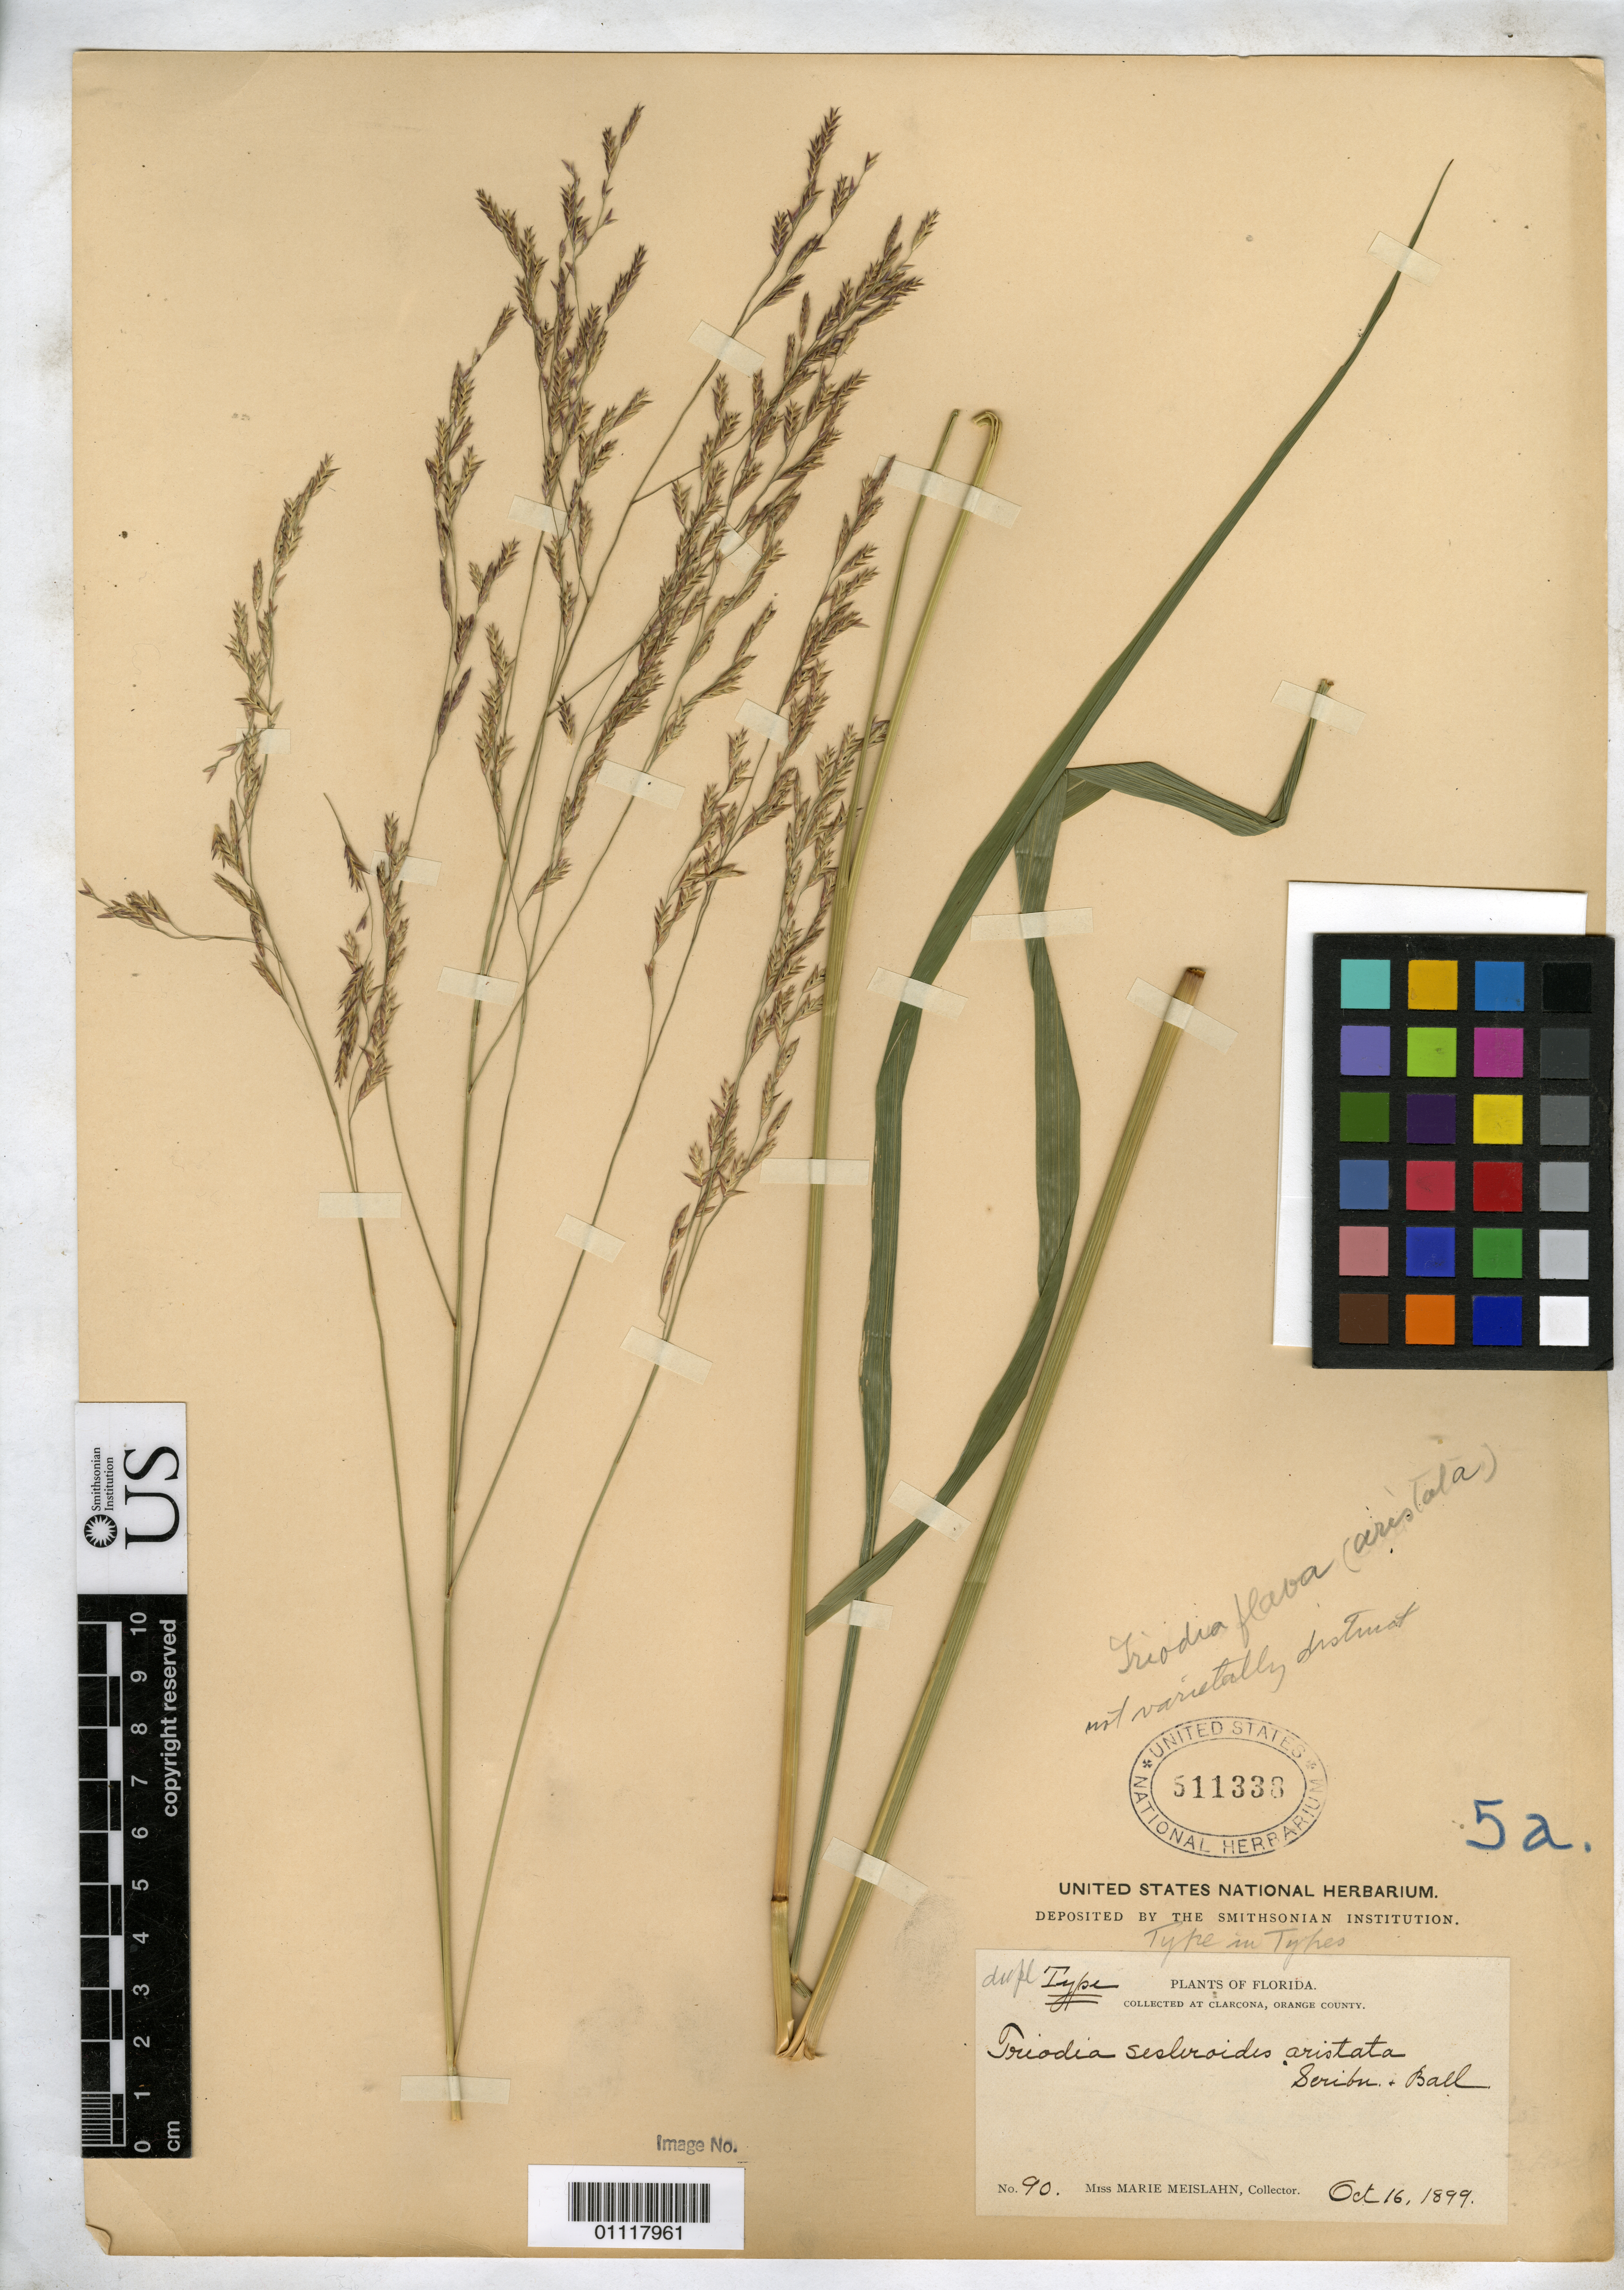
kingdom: Plantae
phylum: Tracheophyta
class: Liliopsida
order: Poales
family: Poaceae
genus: Triodia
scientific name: Triodia seslerioides var. aristata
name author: Scribn. & C.R. Ball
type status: Isotype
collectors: M. Meislahn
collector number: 90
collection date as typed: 16 Oct 1899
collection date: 1899-10-16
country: United States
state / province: Florida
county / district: Orange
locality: Clarcona.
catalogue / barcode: US 511338